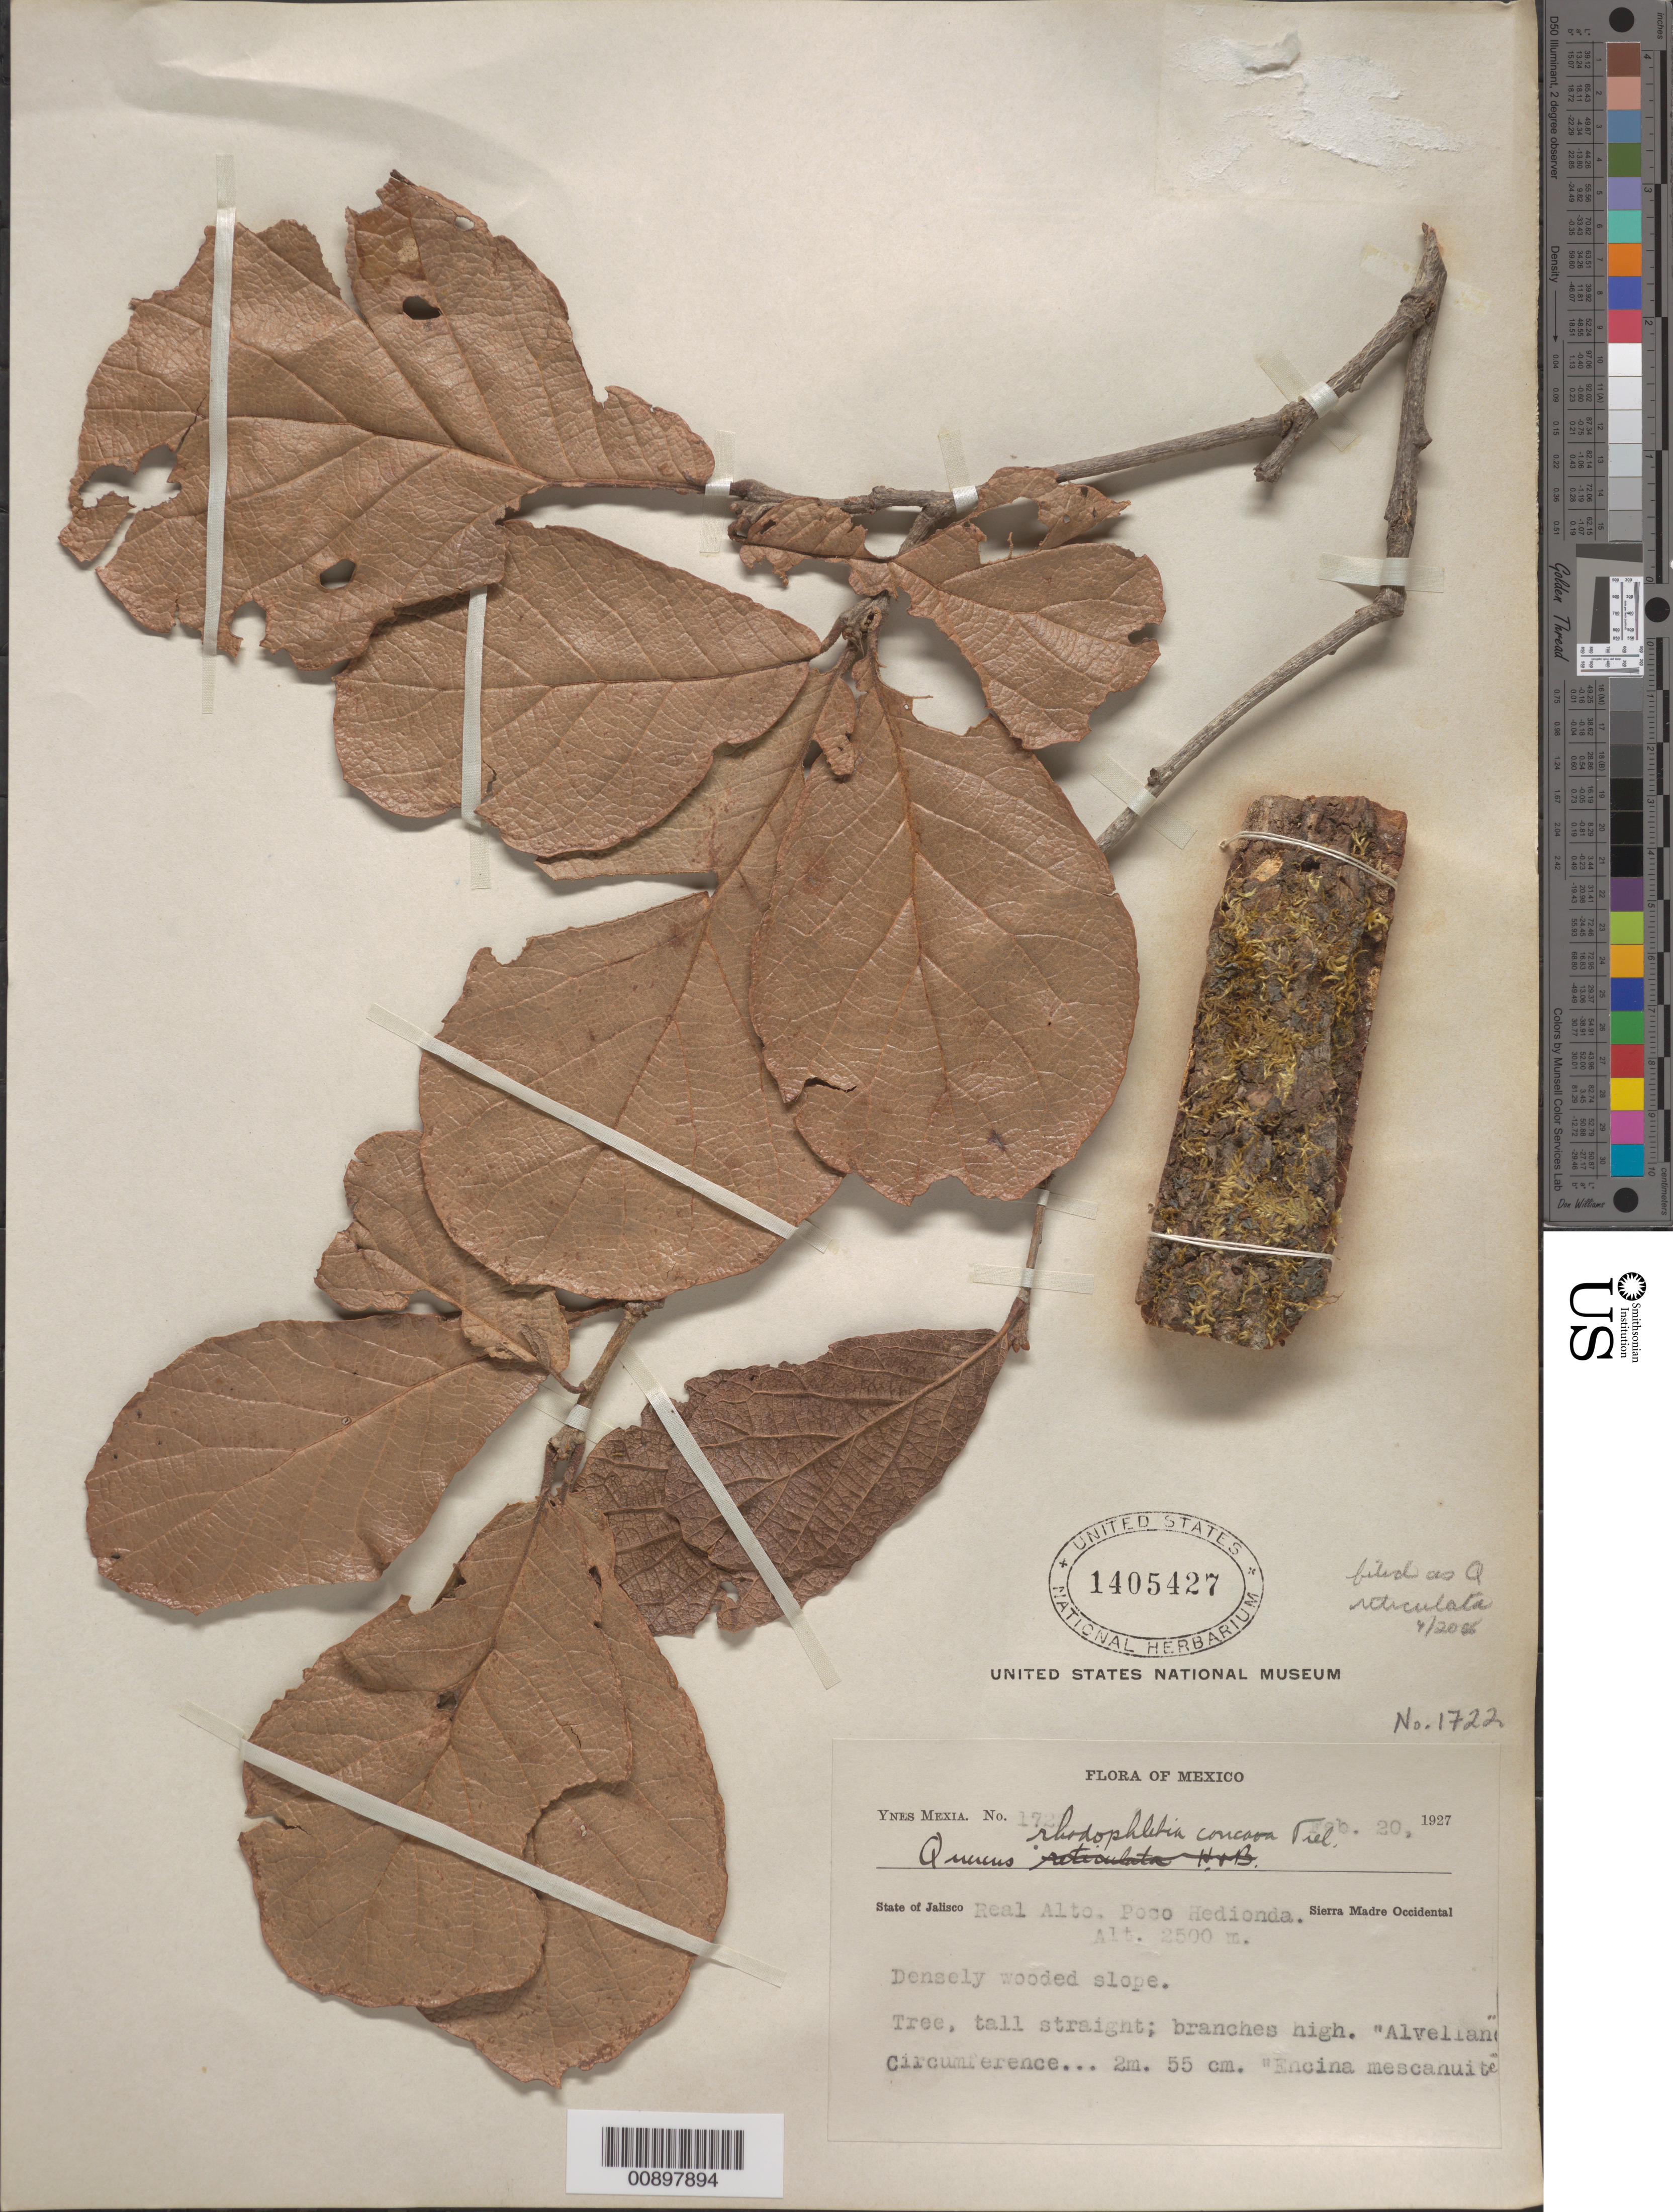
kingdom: Plantae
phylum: Tracheophyta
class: Magnoliopsida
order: Fagales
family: Fagaceae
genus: Quercus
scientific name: Quercus reticulata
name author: Humb. & Bonpl.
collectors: Y. Mexia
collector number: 1722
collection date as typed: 20 Feb 1927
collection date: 1927-02-20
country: Mexico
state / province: Jalisco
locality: State of Jalisco, Real Alto. Poso Hedionda. Sierra Madre Occidental.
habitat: Densely wooded slope.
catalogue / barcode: US 1405427